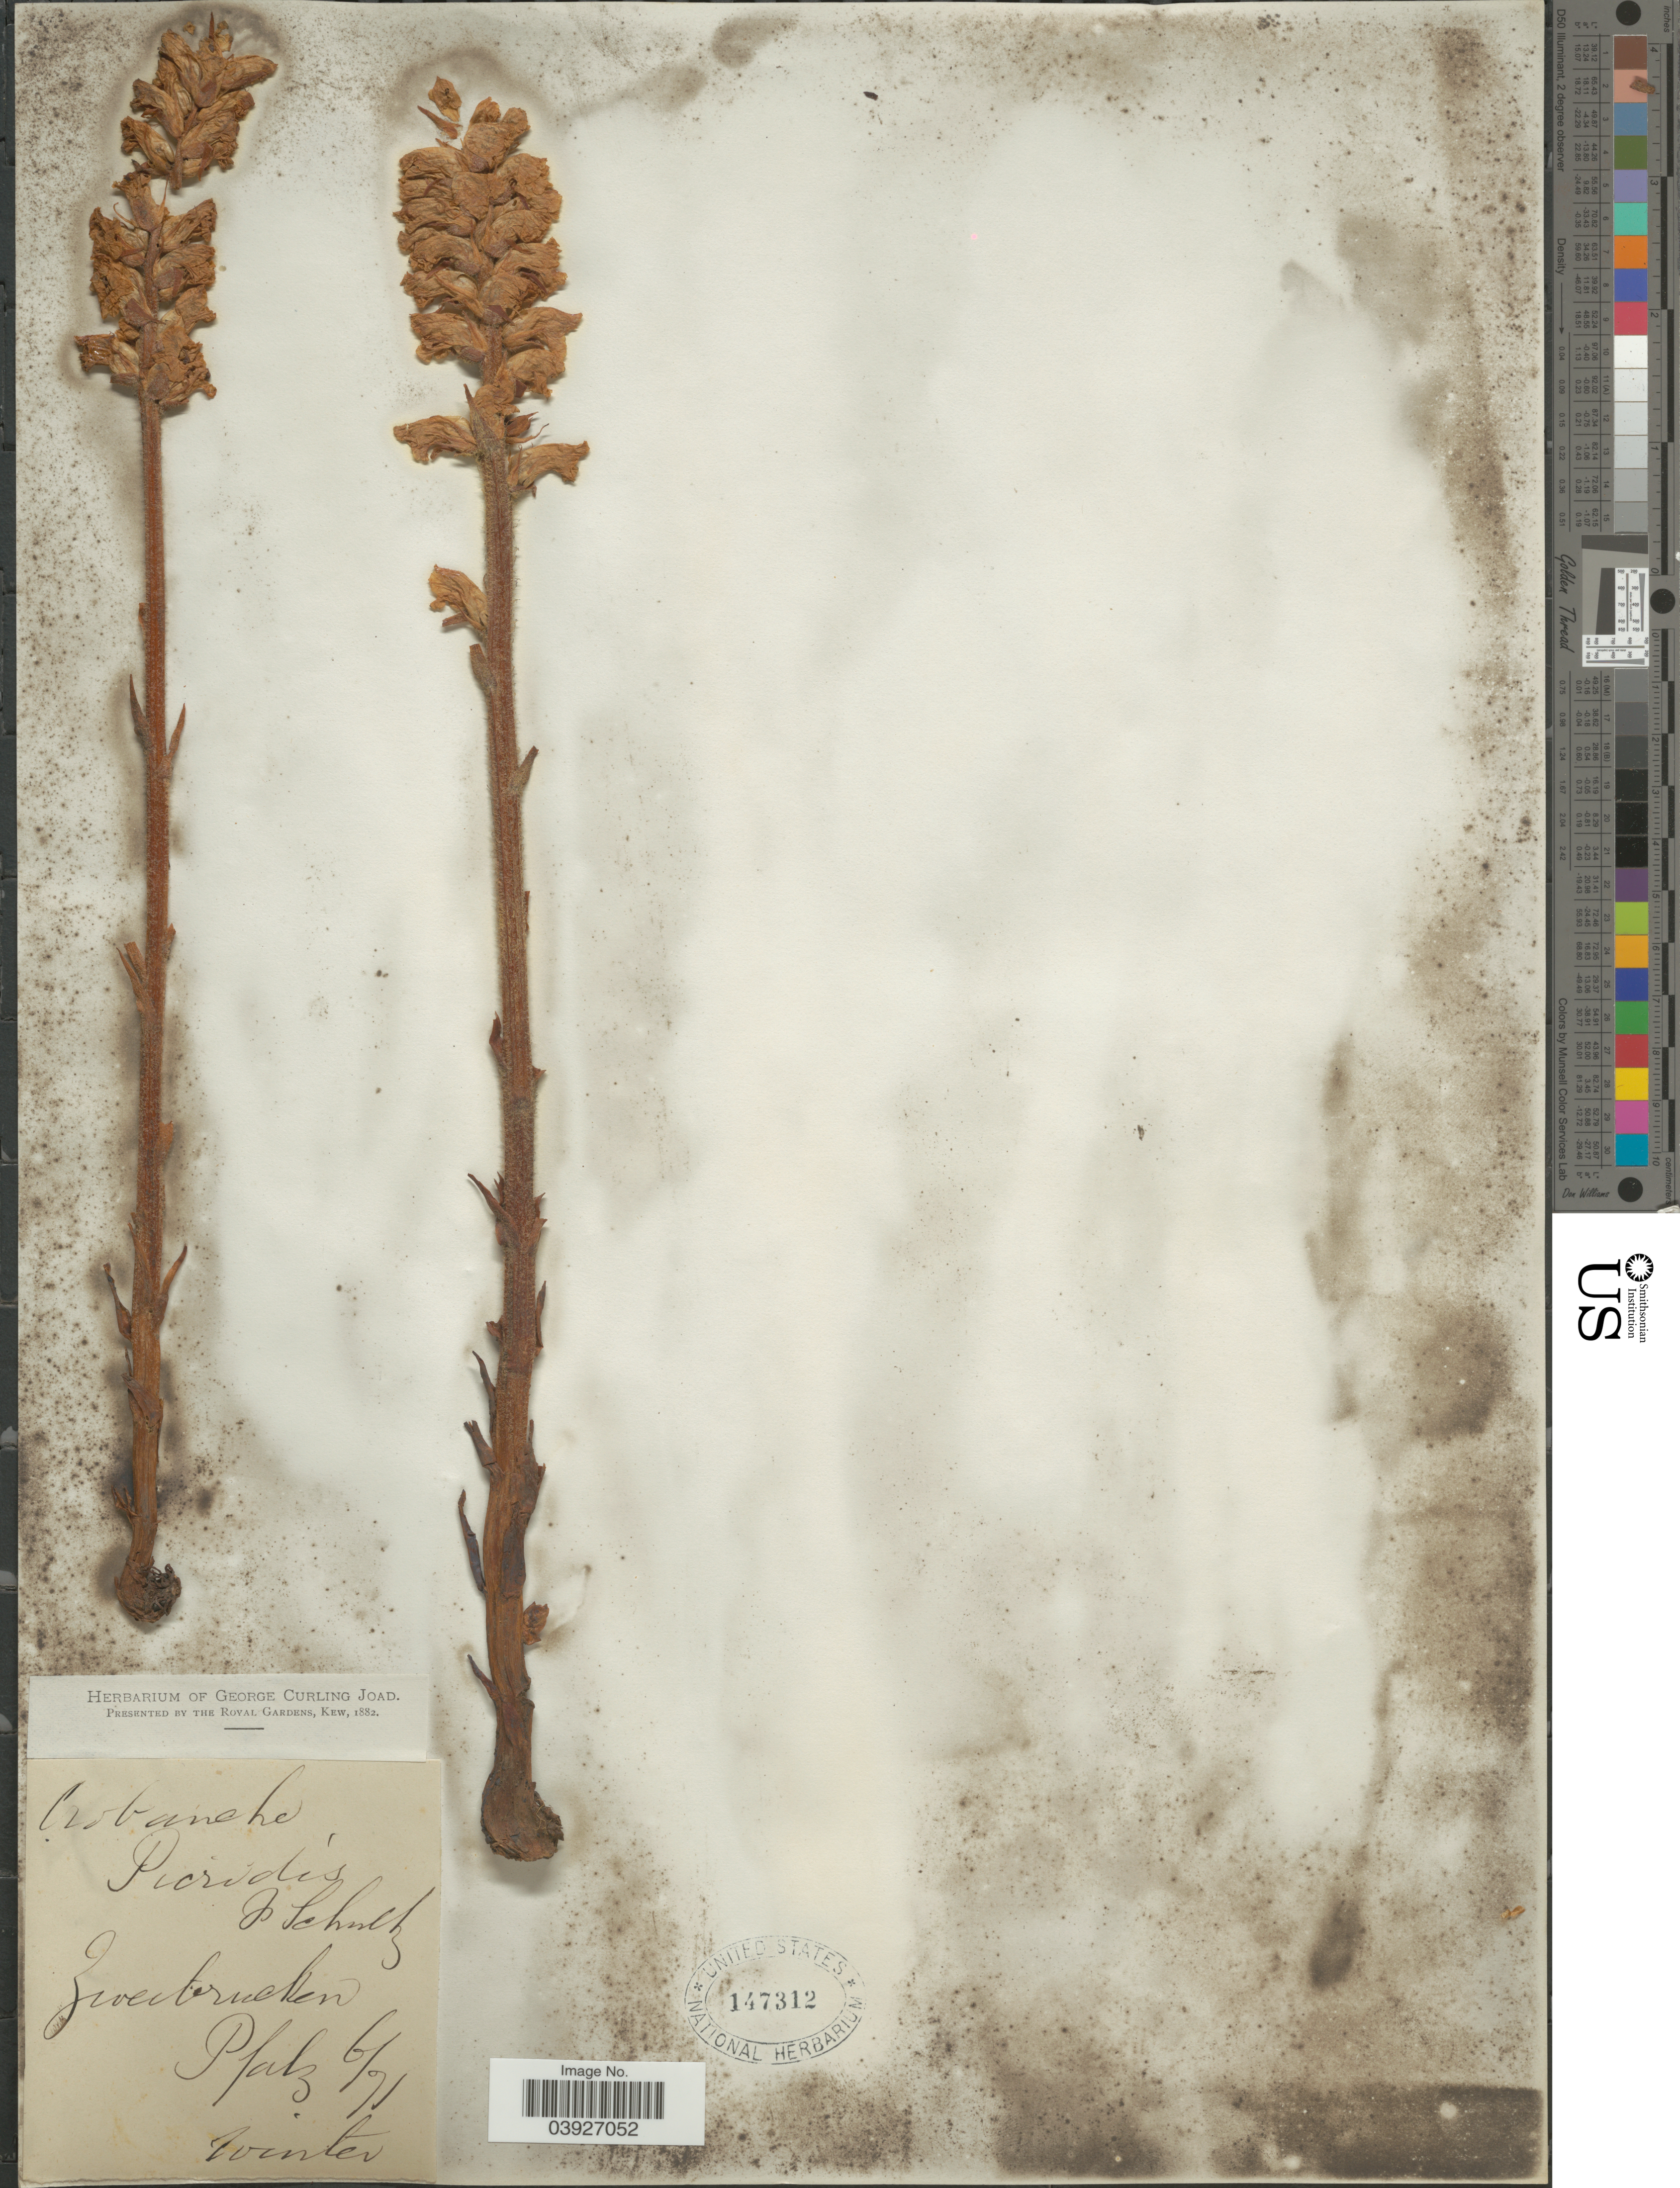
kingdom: Plantae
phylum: Tracheophyta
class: Magnoliopsida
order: Lamiales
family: Orobanchaceae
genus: Orobanche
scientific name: Orobanche picridis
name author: F.W. Schultz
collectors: Winter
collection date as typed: Transcribed d/m/y: /6/71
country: Germany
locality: Zweibrucken. Platz.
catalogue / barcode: US 147312